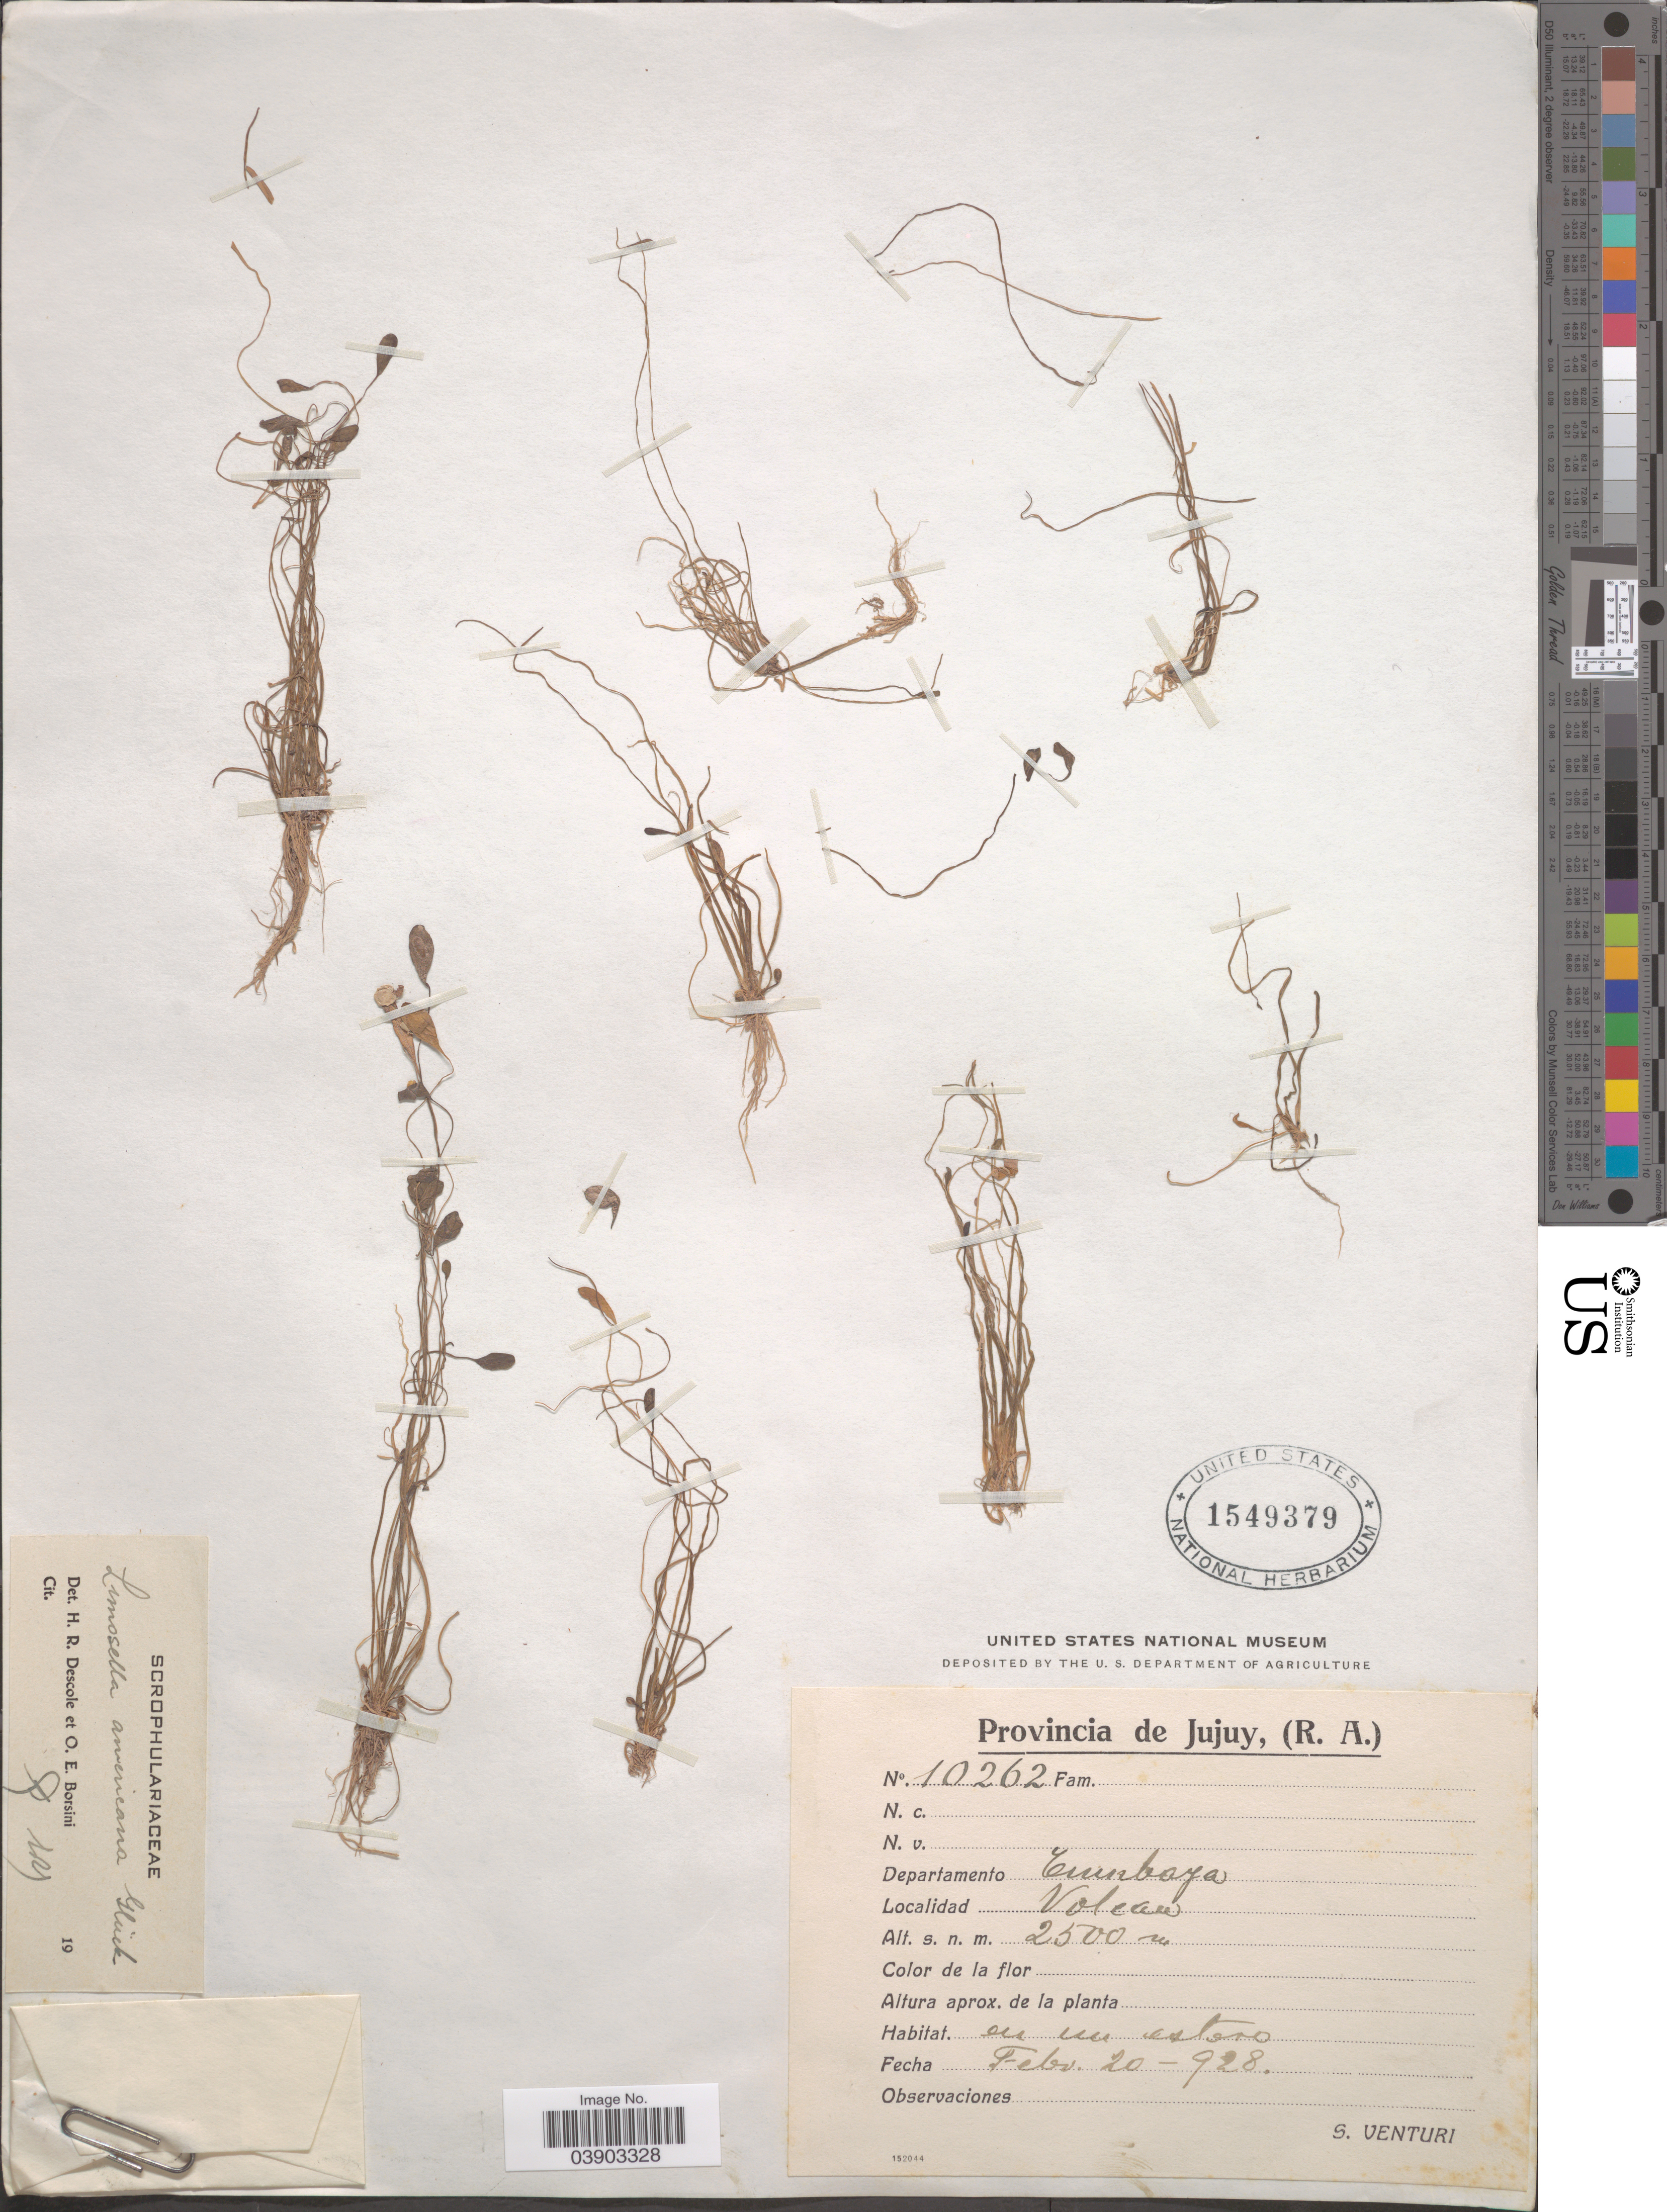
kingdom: Plantae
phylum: Tracheophyta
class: Magnoliopsida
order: Lamiales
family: Scrophulariaceae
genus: Limosella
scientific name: Limosella aquatica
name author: L.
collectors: S. Venturi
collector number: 10262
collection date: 1928-02-20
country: Argentina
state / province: Jujuy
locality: Departamento Cumbaya. Volcan.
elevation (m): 2500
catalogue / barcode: US 1549379